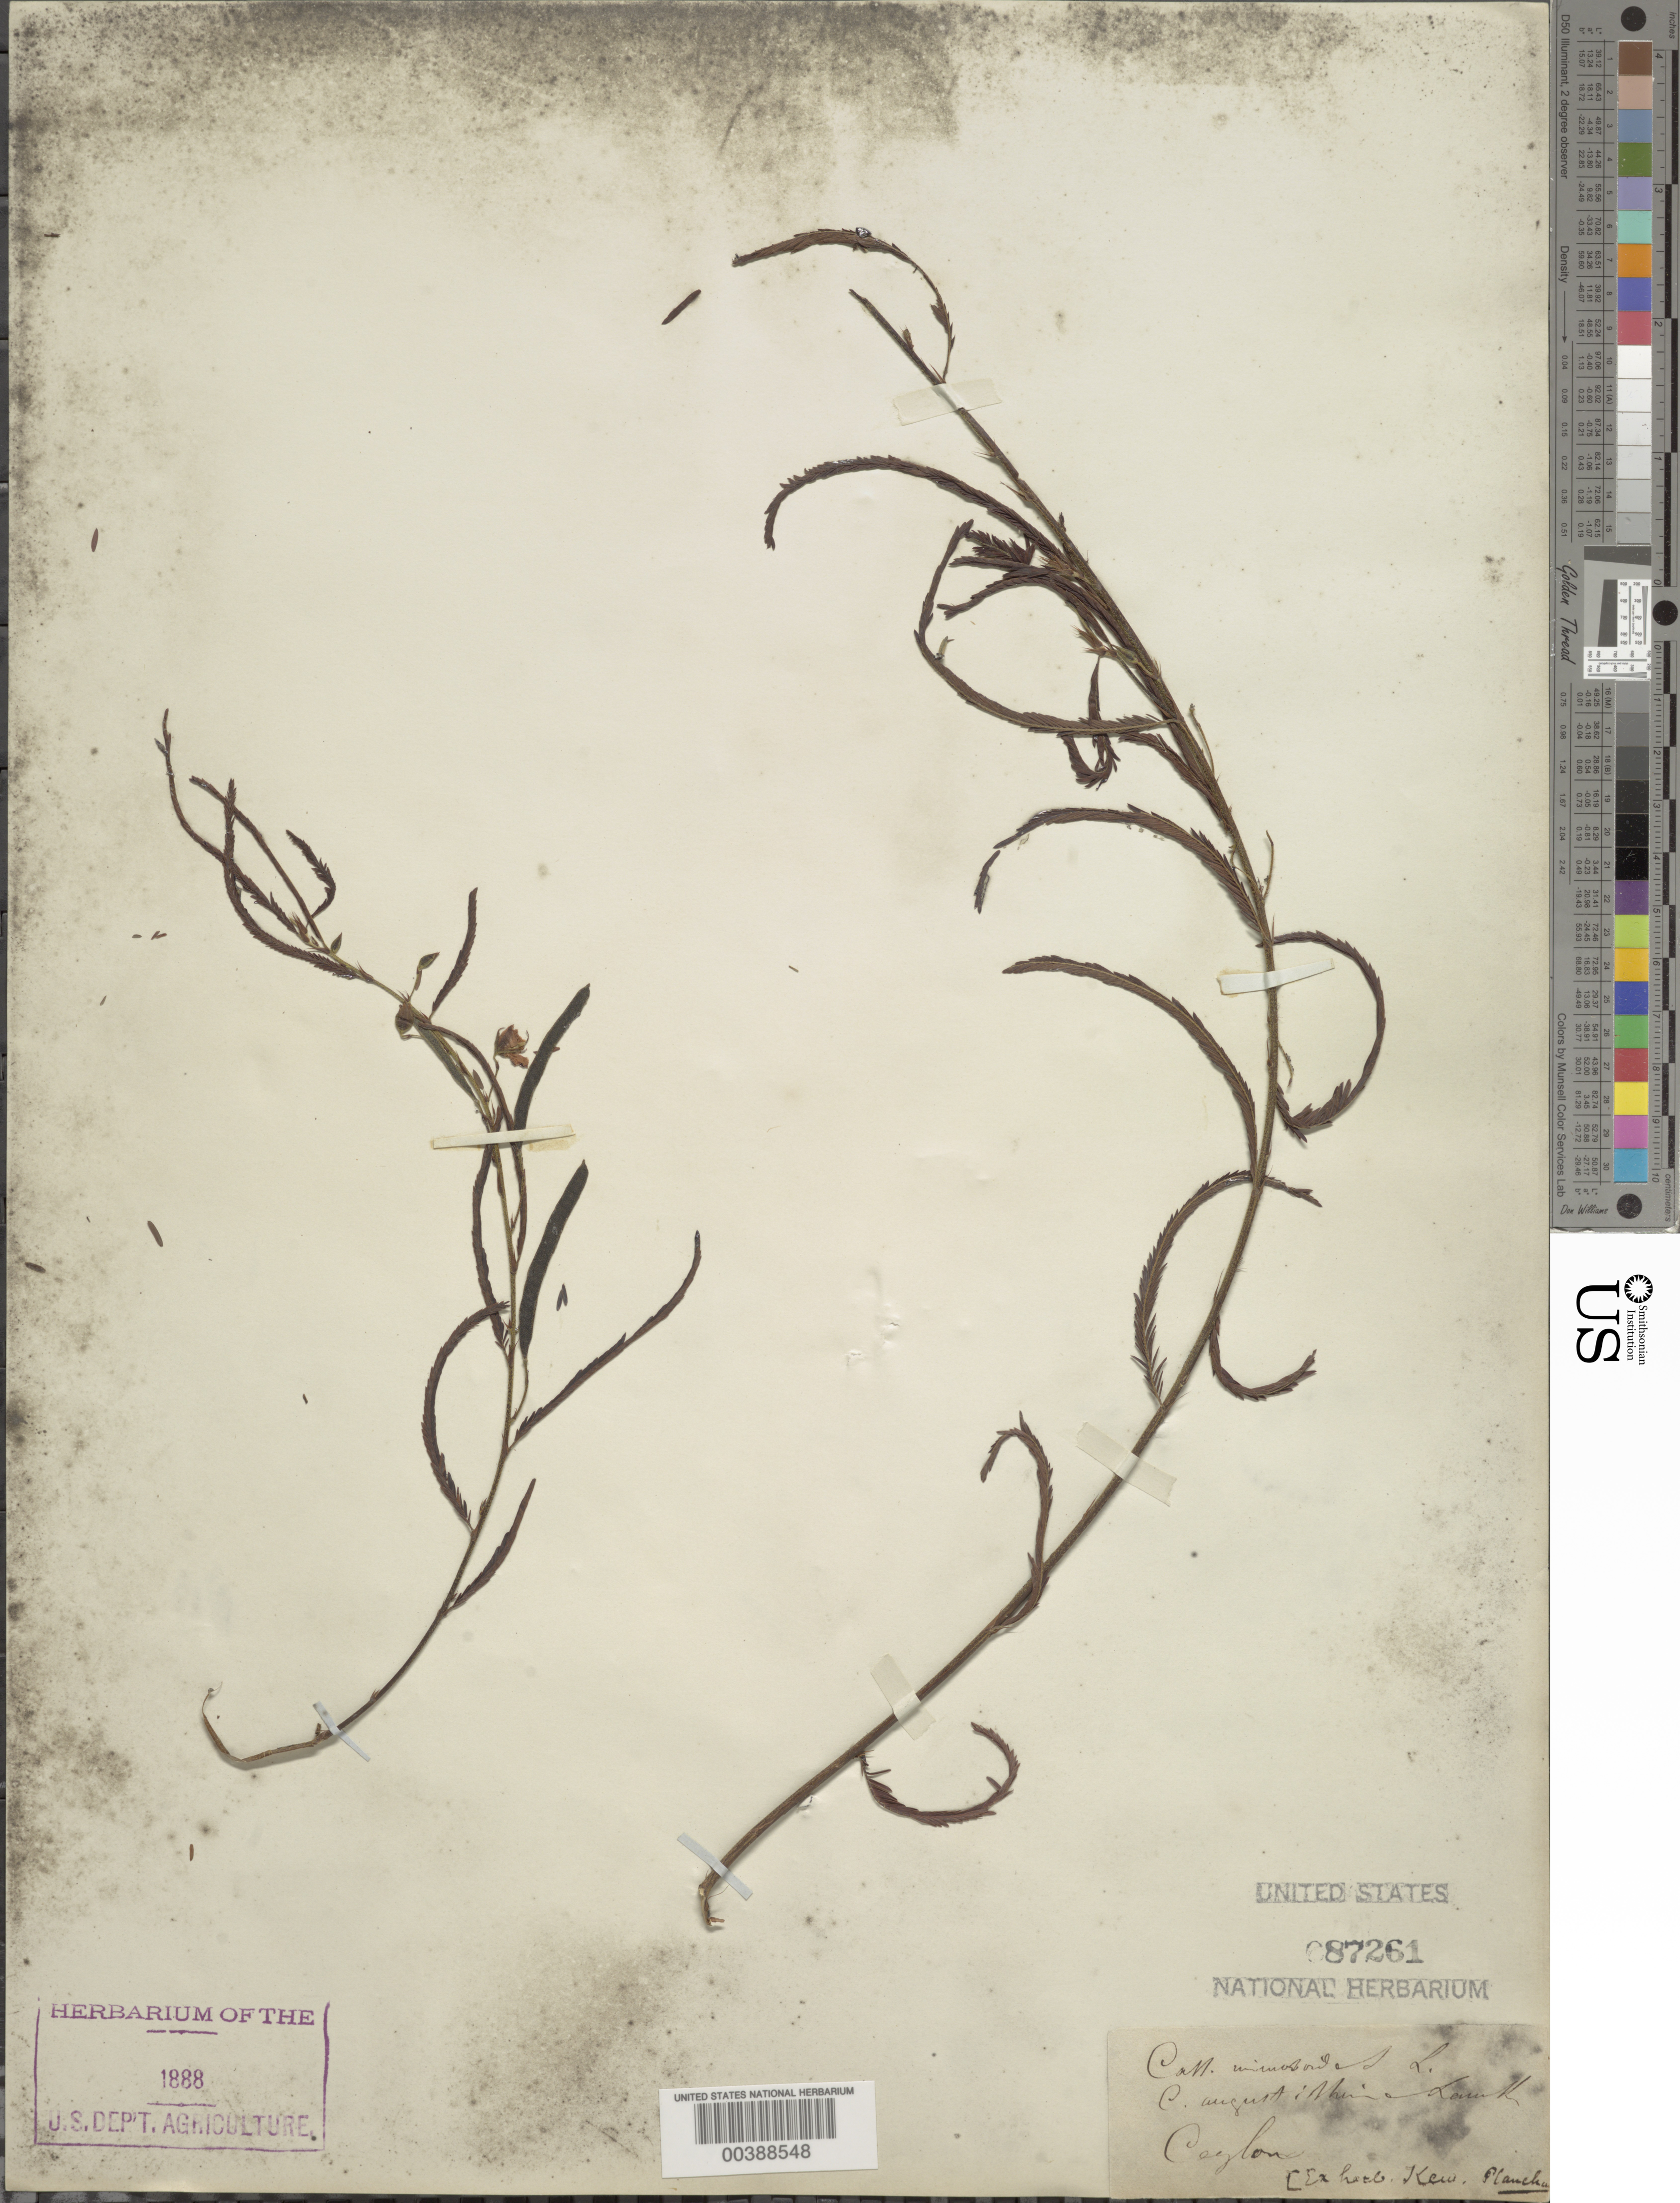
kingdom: Plantae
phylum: Tracheophyta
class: Magnoliopsida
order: Fabales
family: Fabaceae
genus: Chamaecrista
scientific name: Chamaecrista mimosoides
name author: (L.) Greene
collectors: G. H. K. Thwaites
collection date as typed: without date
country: Sri Lanka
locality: Ceylon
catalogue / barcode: US 87261